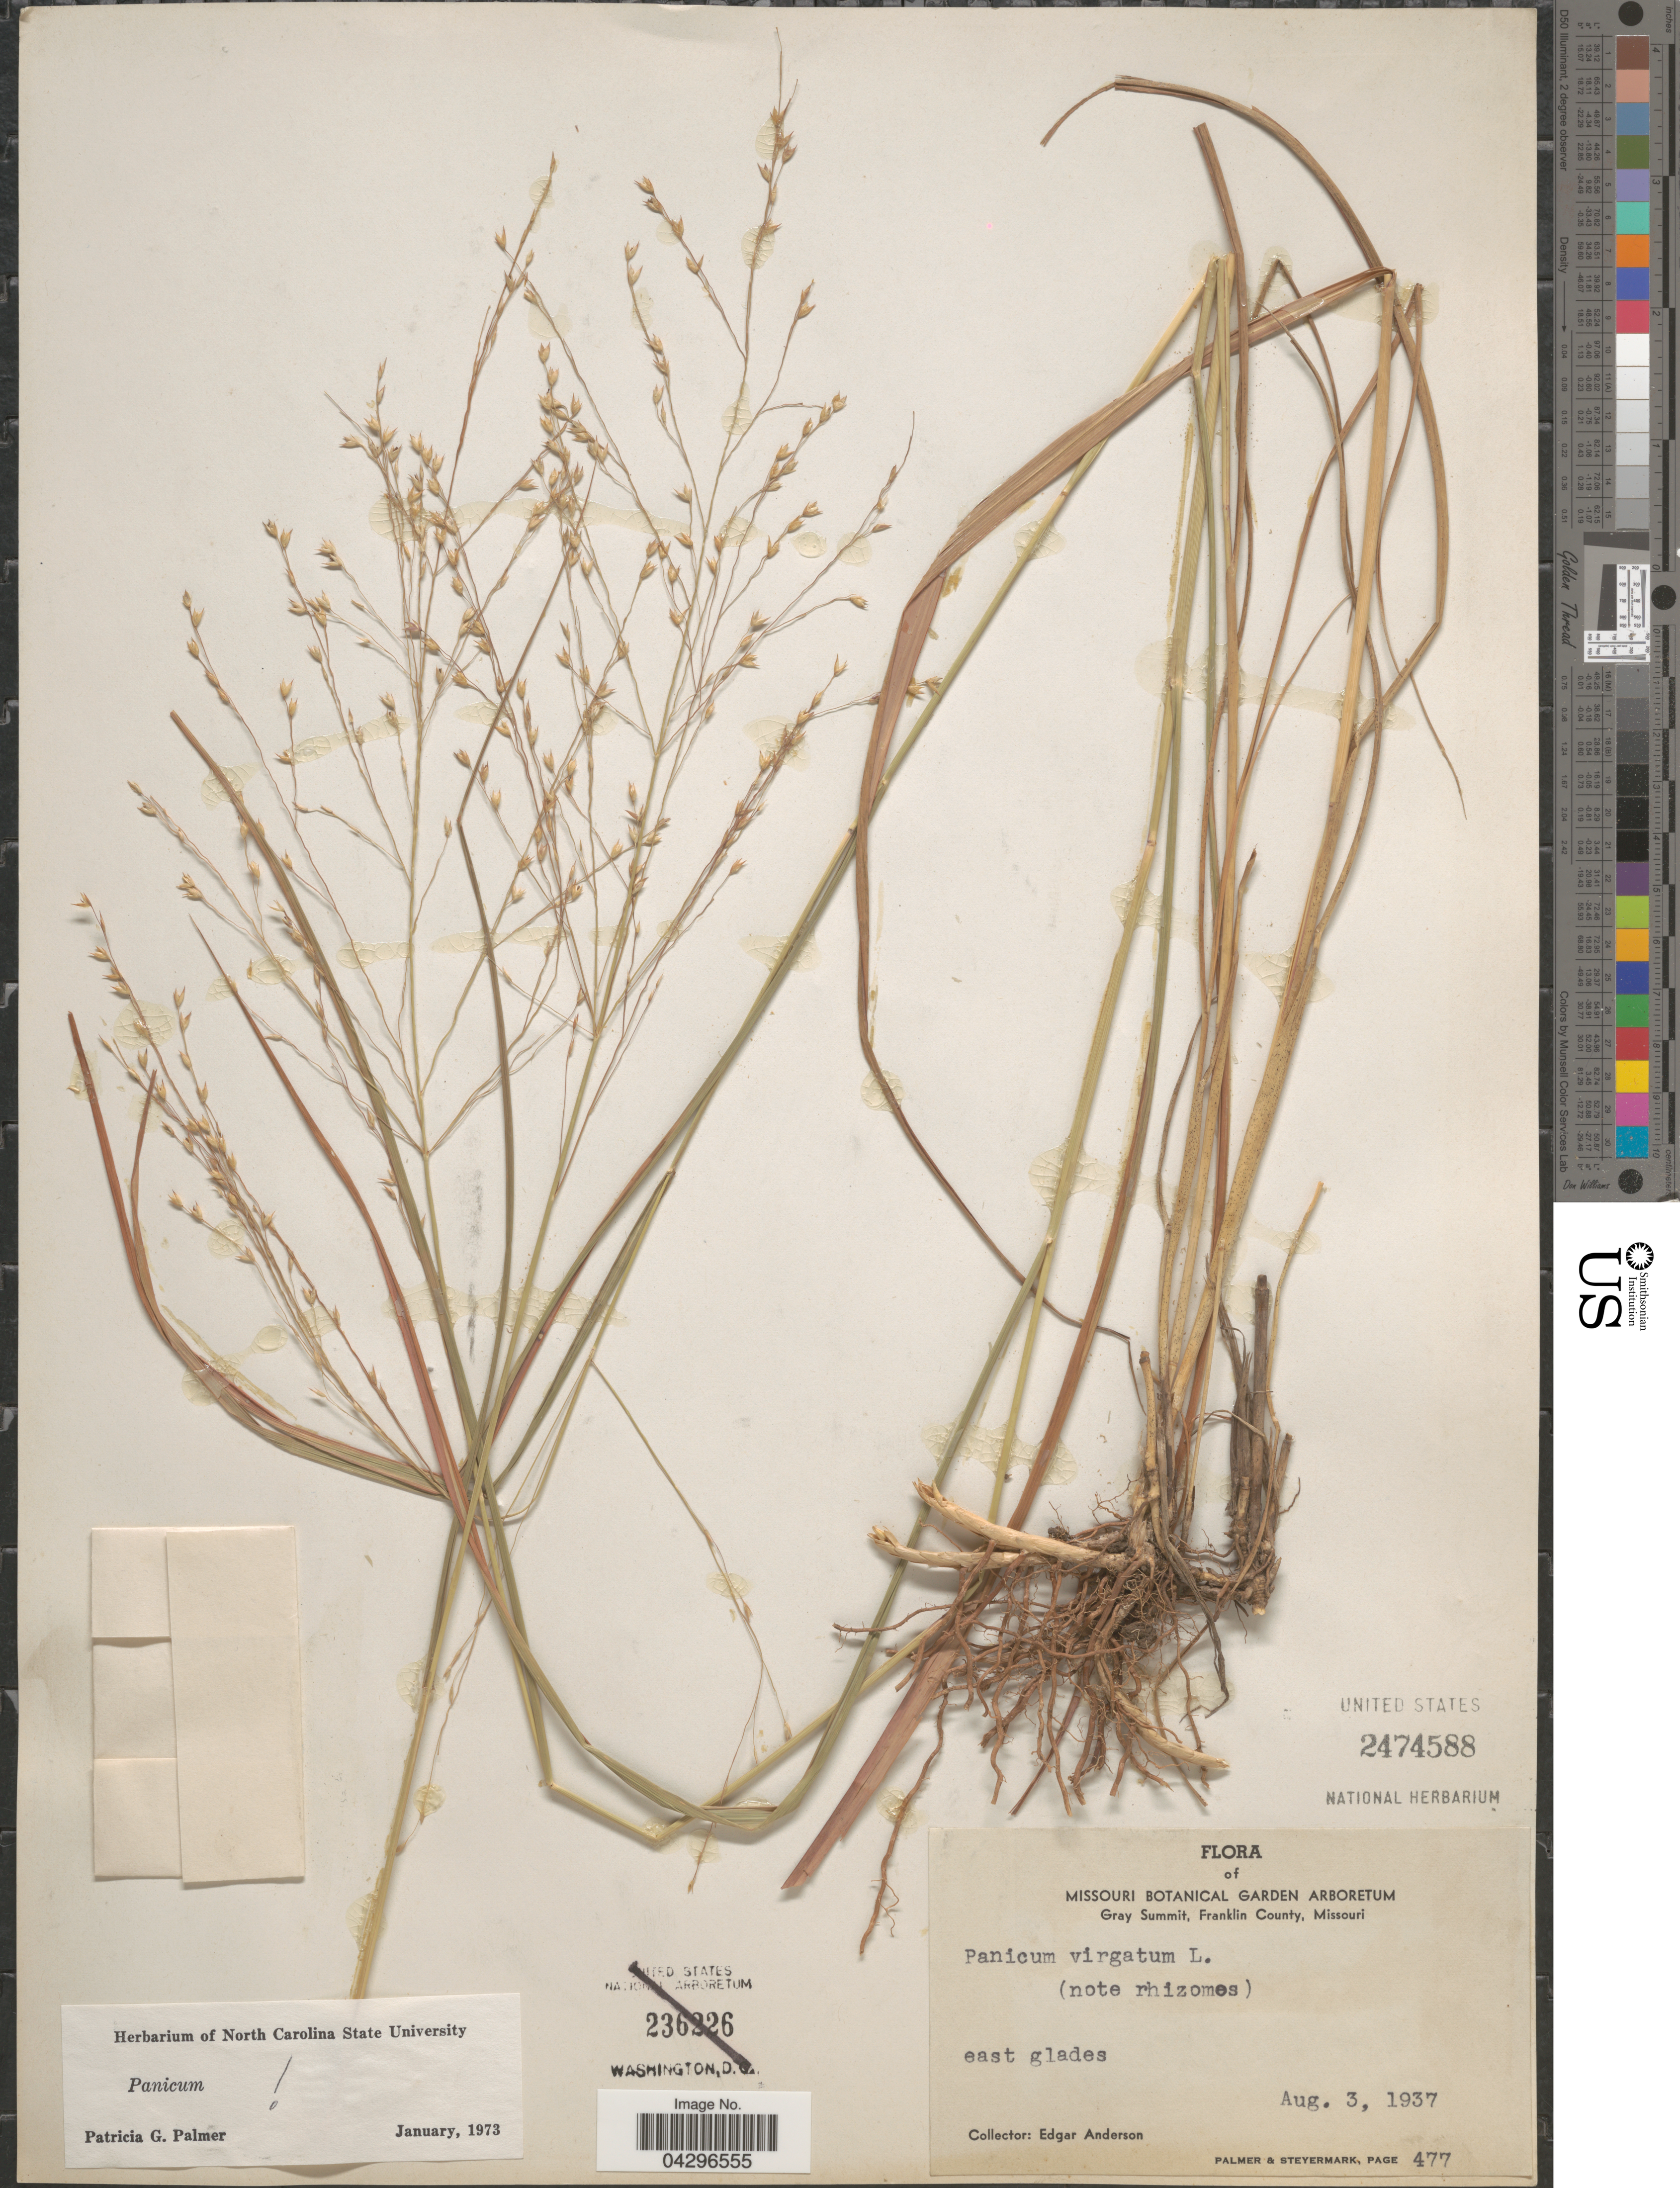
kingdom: Plantae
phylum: Tracheophyta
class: Liliopsida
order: Poales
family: Poaceae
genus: Panicum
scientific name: Panicum virgatum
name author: L.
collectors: E. S. Anderson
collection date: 1937-08-03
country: United States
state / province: Missouri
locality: Gray Summit, Franklin County. East glades.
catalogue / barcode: US 2474588